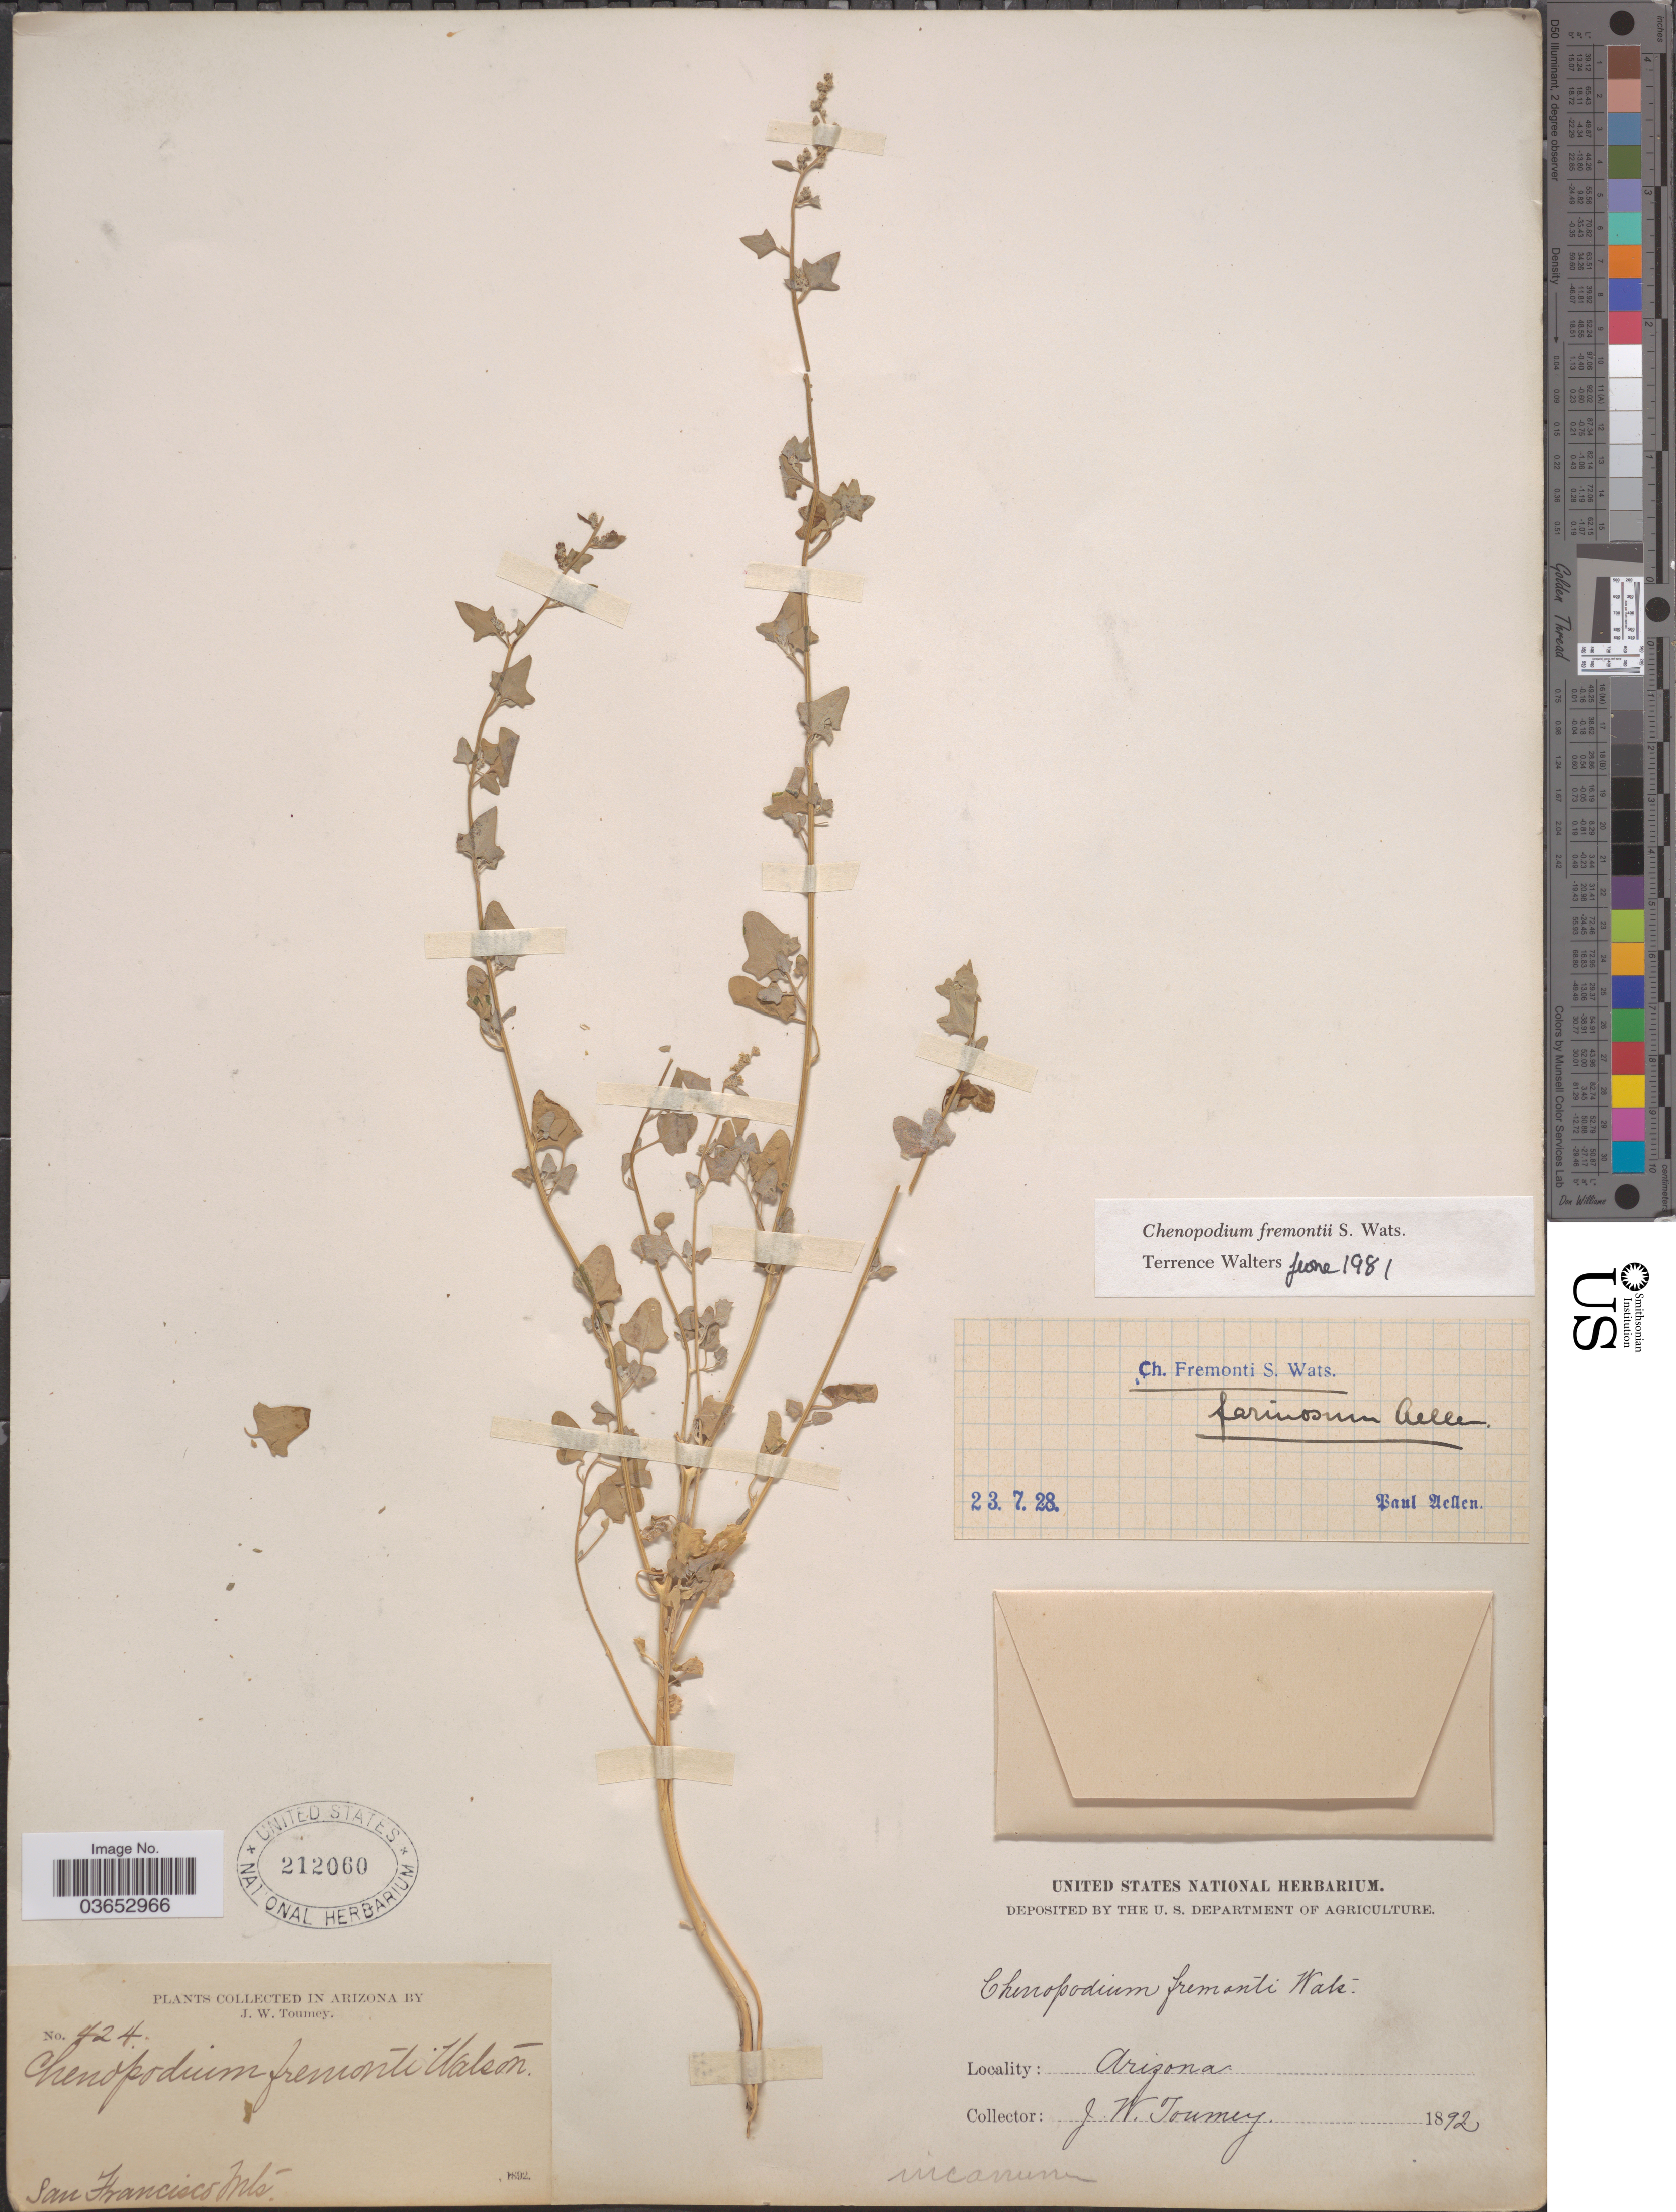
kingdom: Plantae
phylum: Tracheophyta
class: Magnoliopsida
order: Caryophyllales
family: Amaranthaceae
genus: Chenopodium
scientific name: Chenopodium fremontii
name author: S. Watson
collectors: J. W. Toumey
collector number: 424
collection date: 1892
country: United States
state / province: Arizona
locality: San Francisco Mts.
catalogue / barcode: US 212060